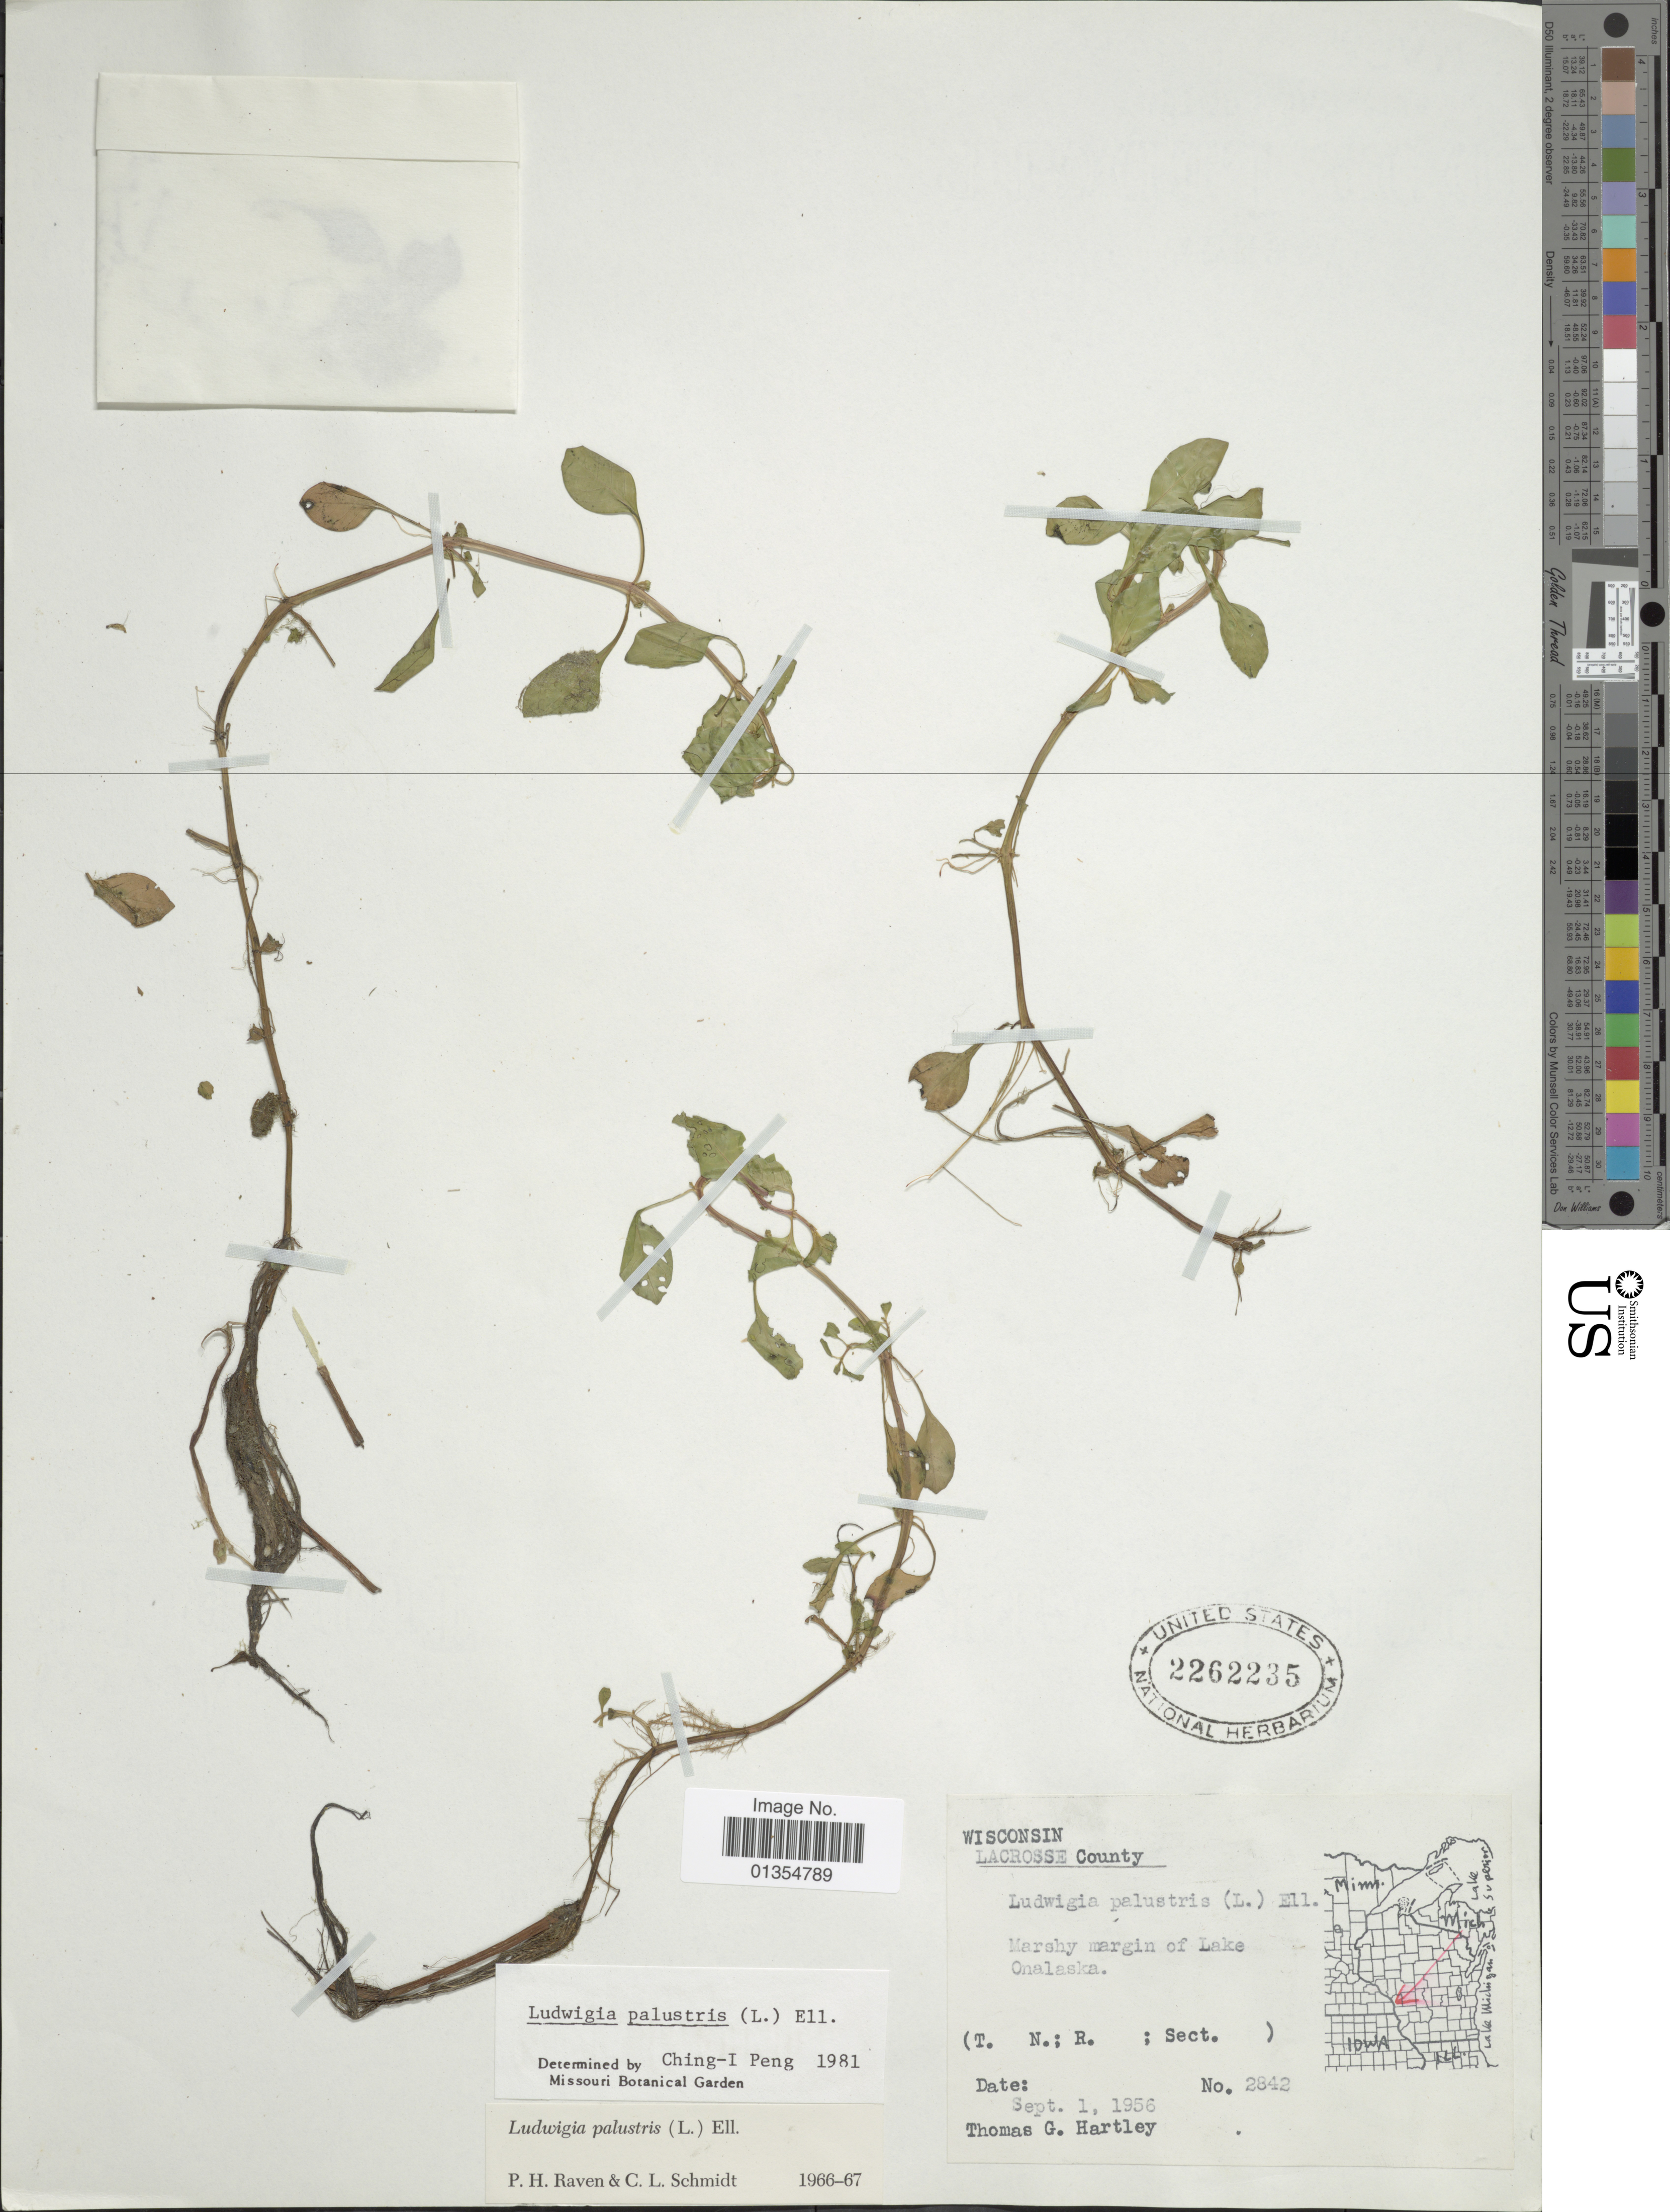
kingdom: Plantae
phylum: Tracheophyta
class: Magnoliopsida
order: Myrtales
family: Onagraceae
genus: Ludwigia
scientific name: Ludwigia palustris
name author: (L.) Elliott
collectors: T. G. Hartley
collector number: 2842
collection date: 1956-09-01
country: United States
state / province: Wisconsin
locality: Lacrosse County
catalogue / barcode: US 2262235